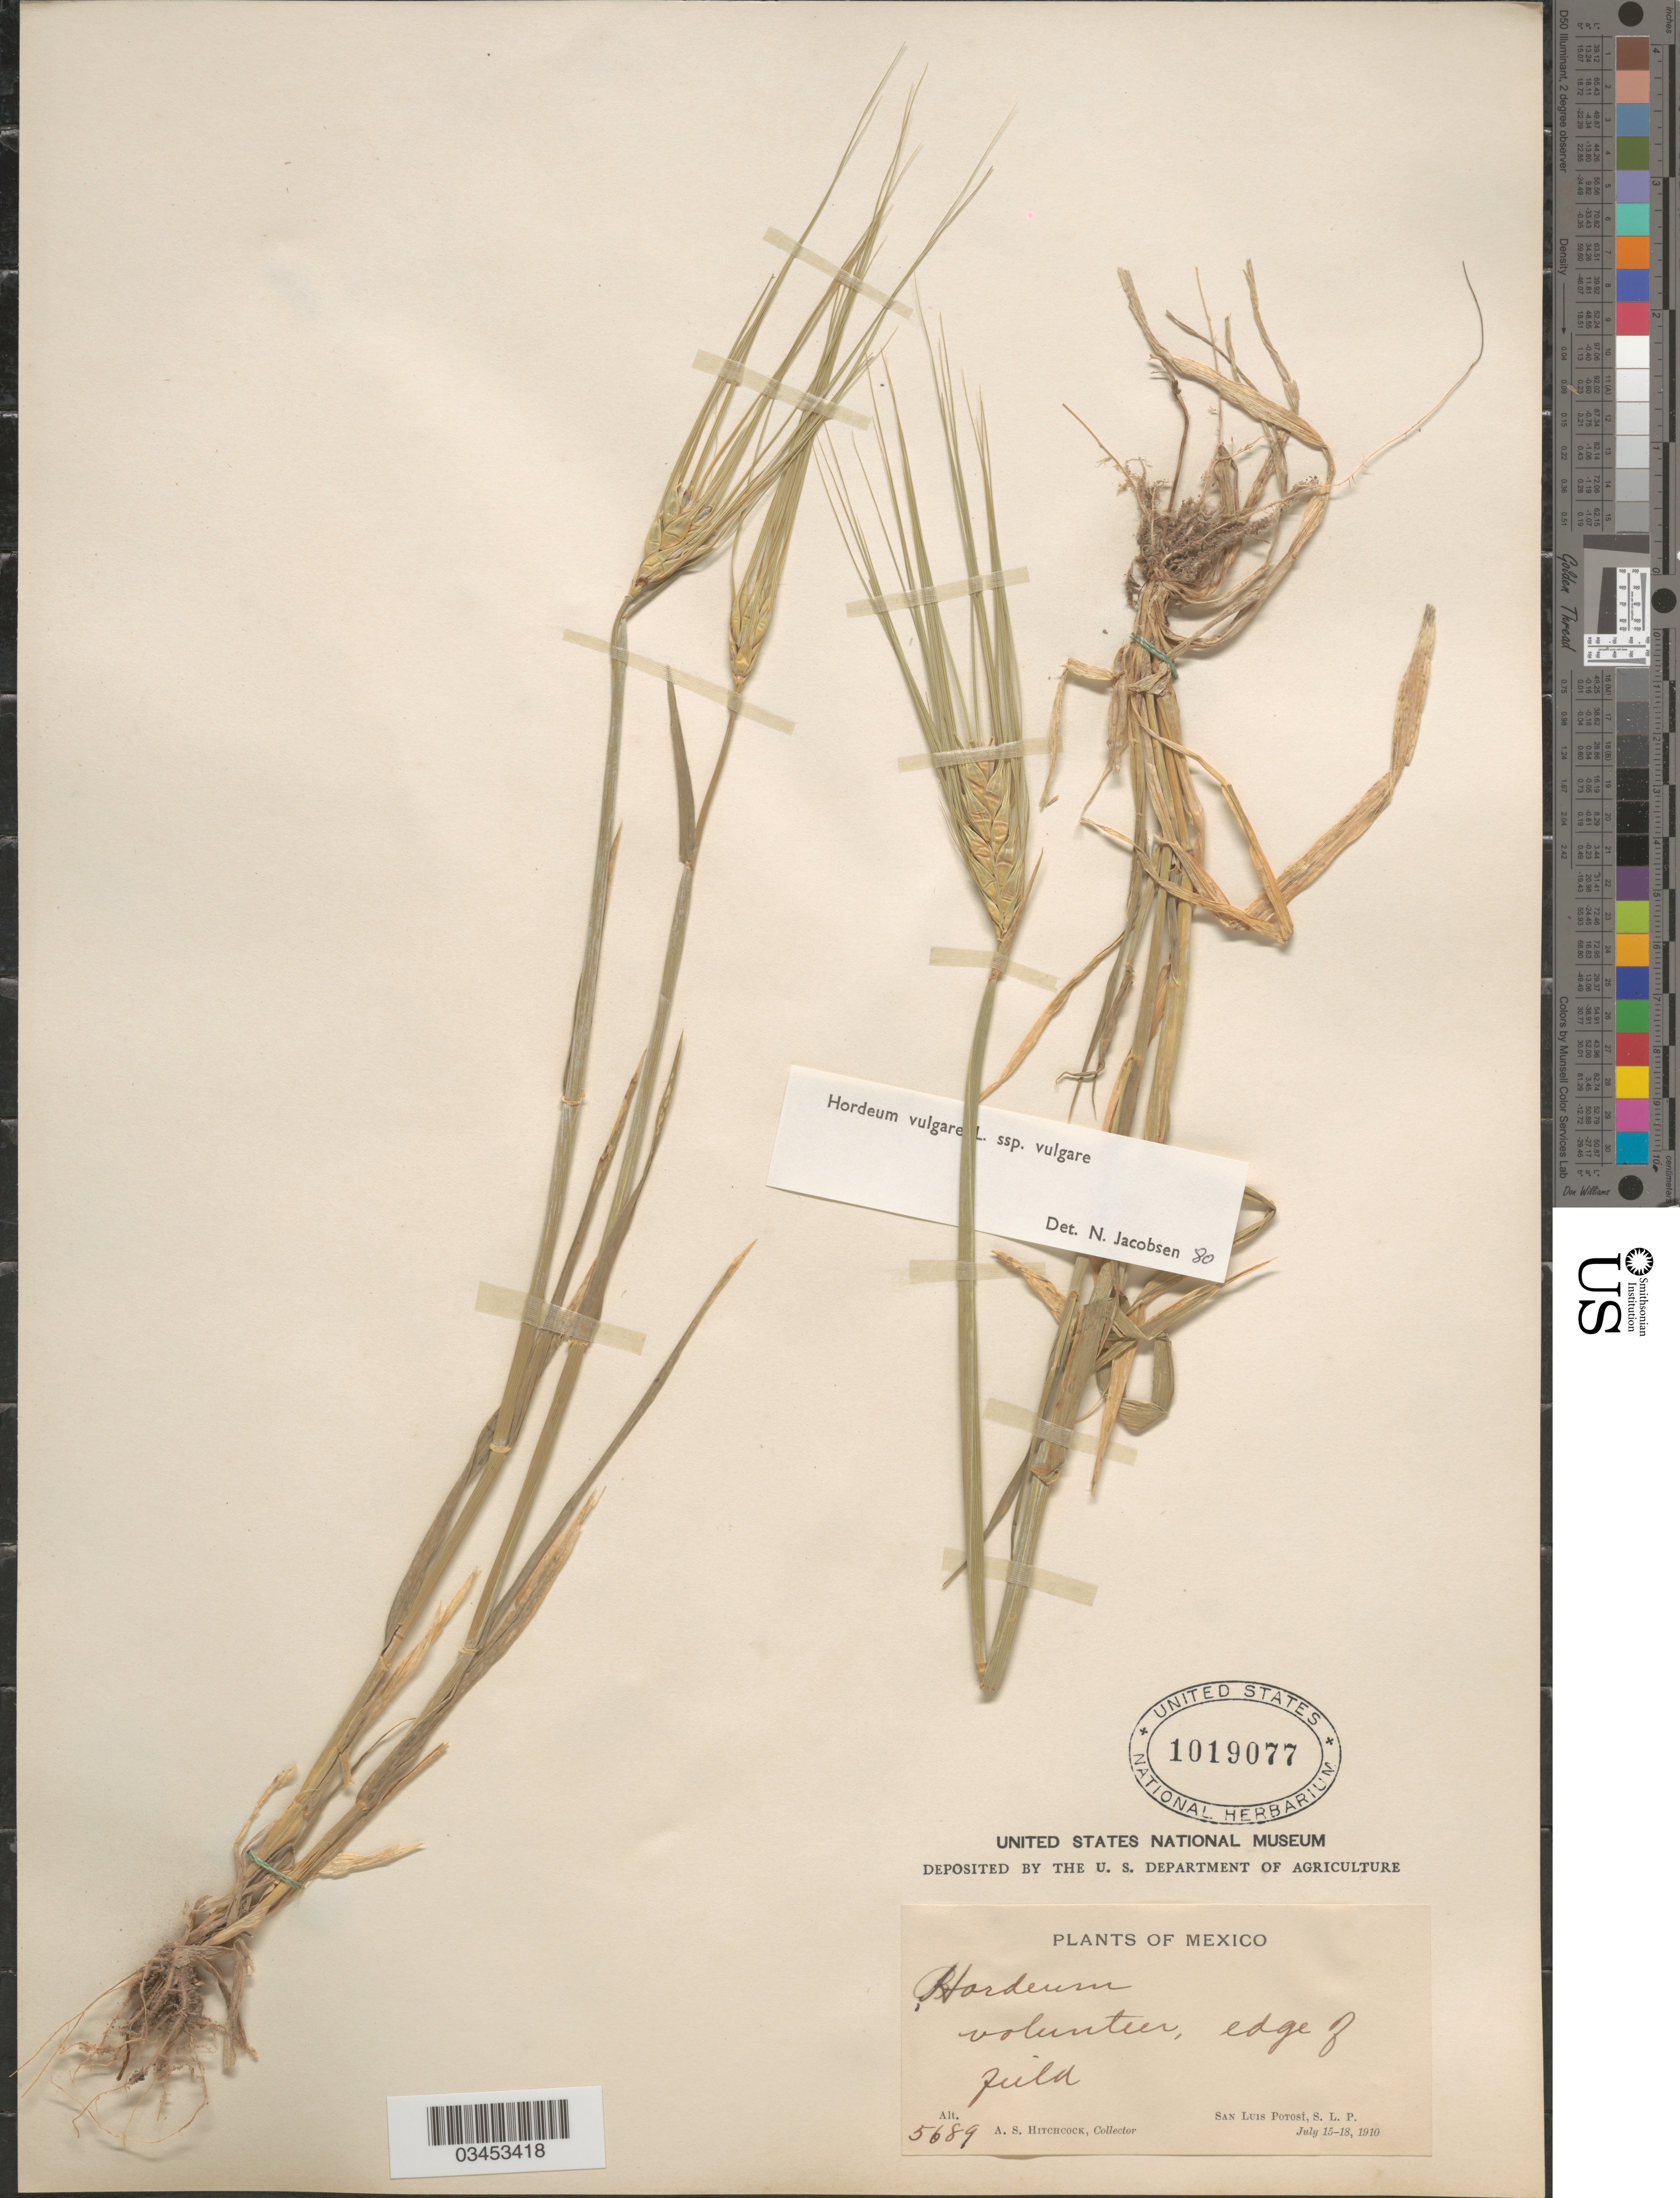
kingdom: Plantae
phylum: Tracheophyta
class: Liliopsida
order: Poales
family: Poaceae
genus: Hordeum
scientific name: Hordeum sp.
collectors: A. S. Hitchcock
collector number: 5689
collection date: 1910-07-15/1910-07-18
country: Mexico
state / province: San Luis Potosí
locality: San Luis Potosí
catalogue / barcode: US 1019077